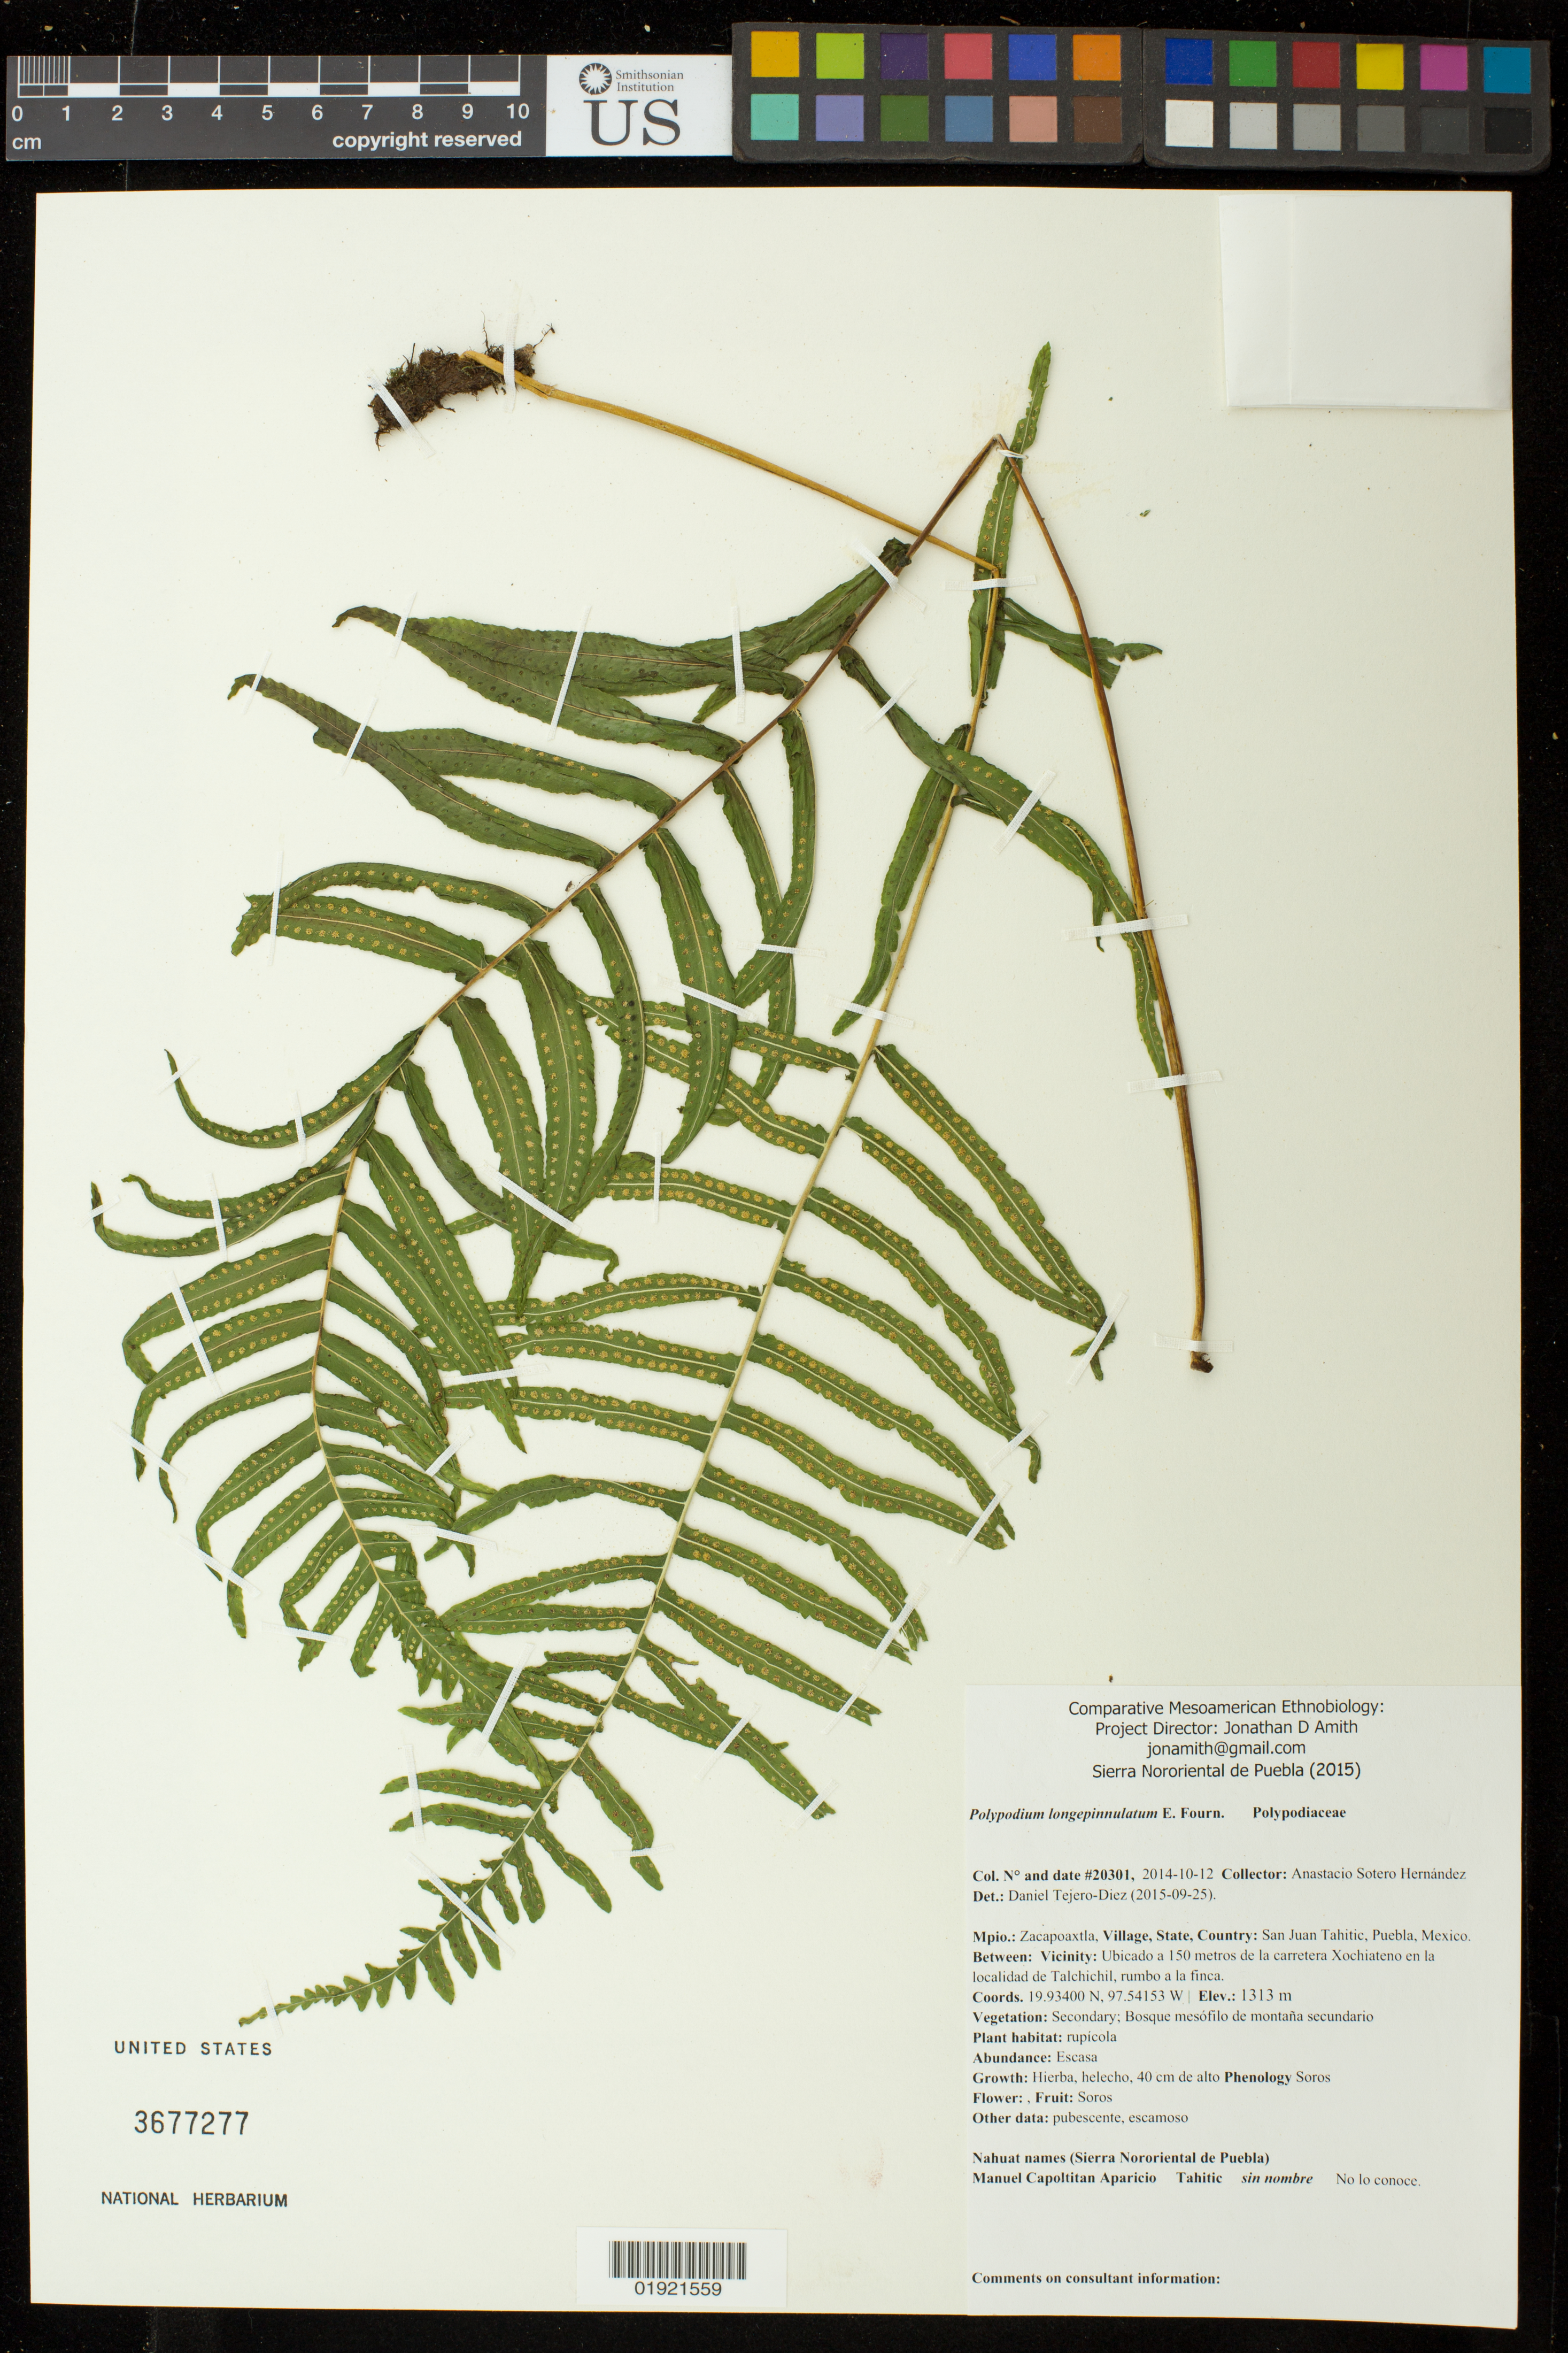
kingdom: Plantae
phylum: Tracheophyta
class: Polypodiopsida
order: Polypodiales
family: Polypodiaceae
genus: Polypodium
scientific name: Polypodium longepinnulatum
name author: E. Fourn.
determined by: Tejero-Díez, [J.] Daniel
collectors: A. Sotero H.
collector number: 20301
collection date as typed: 2014-10-12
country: Mexico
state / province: Puebla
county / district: Zacapoaxtla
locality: Zacapoaxtla.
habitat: Secondary; Bosque mesofilo de montana secundario, rupicola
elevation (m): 1313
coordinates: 19.93400 N, 97.54153 W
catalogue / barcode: US 3677277